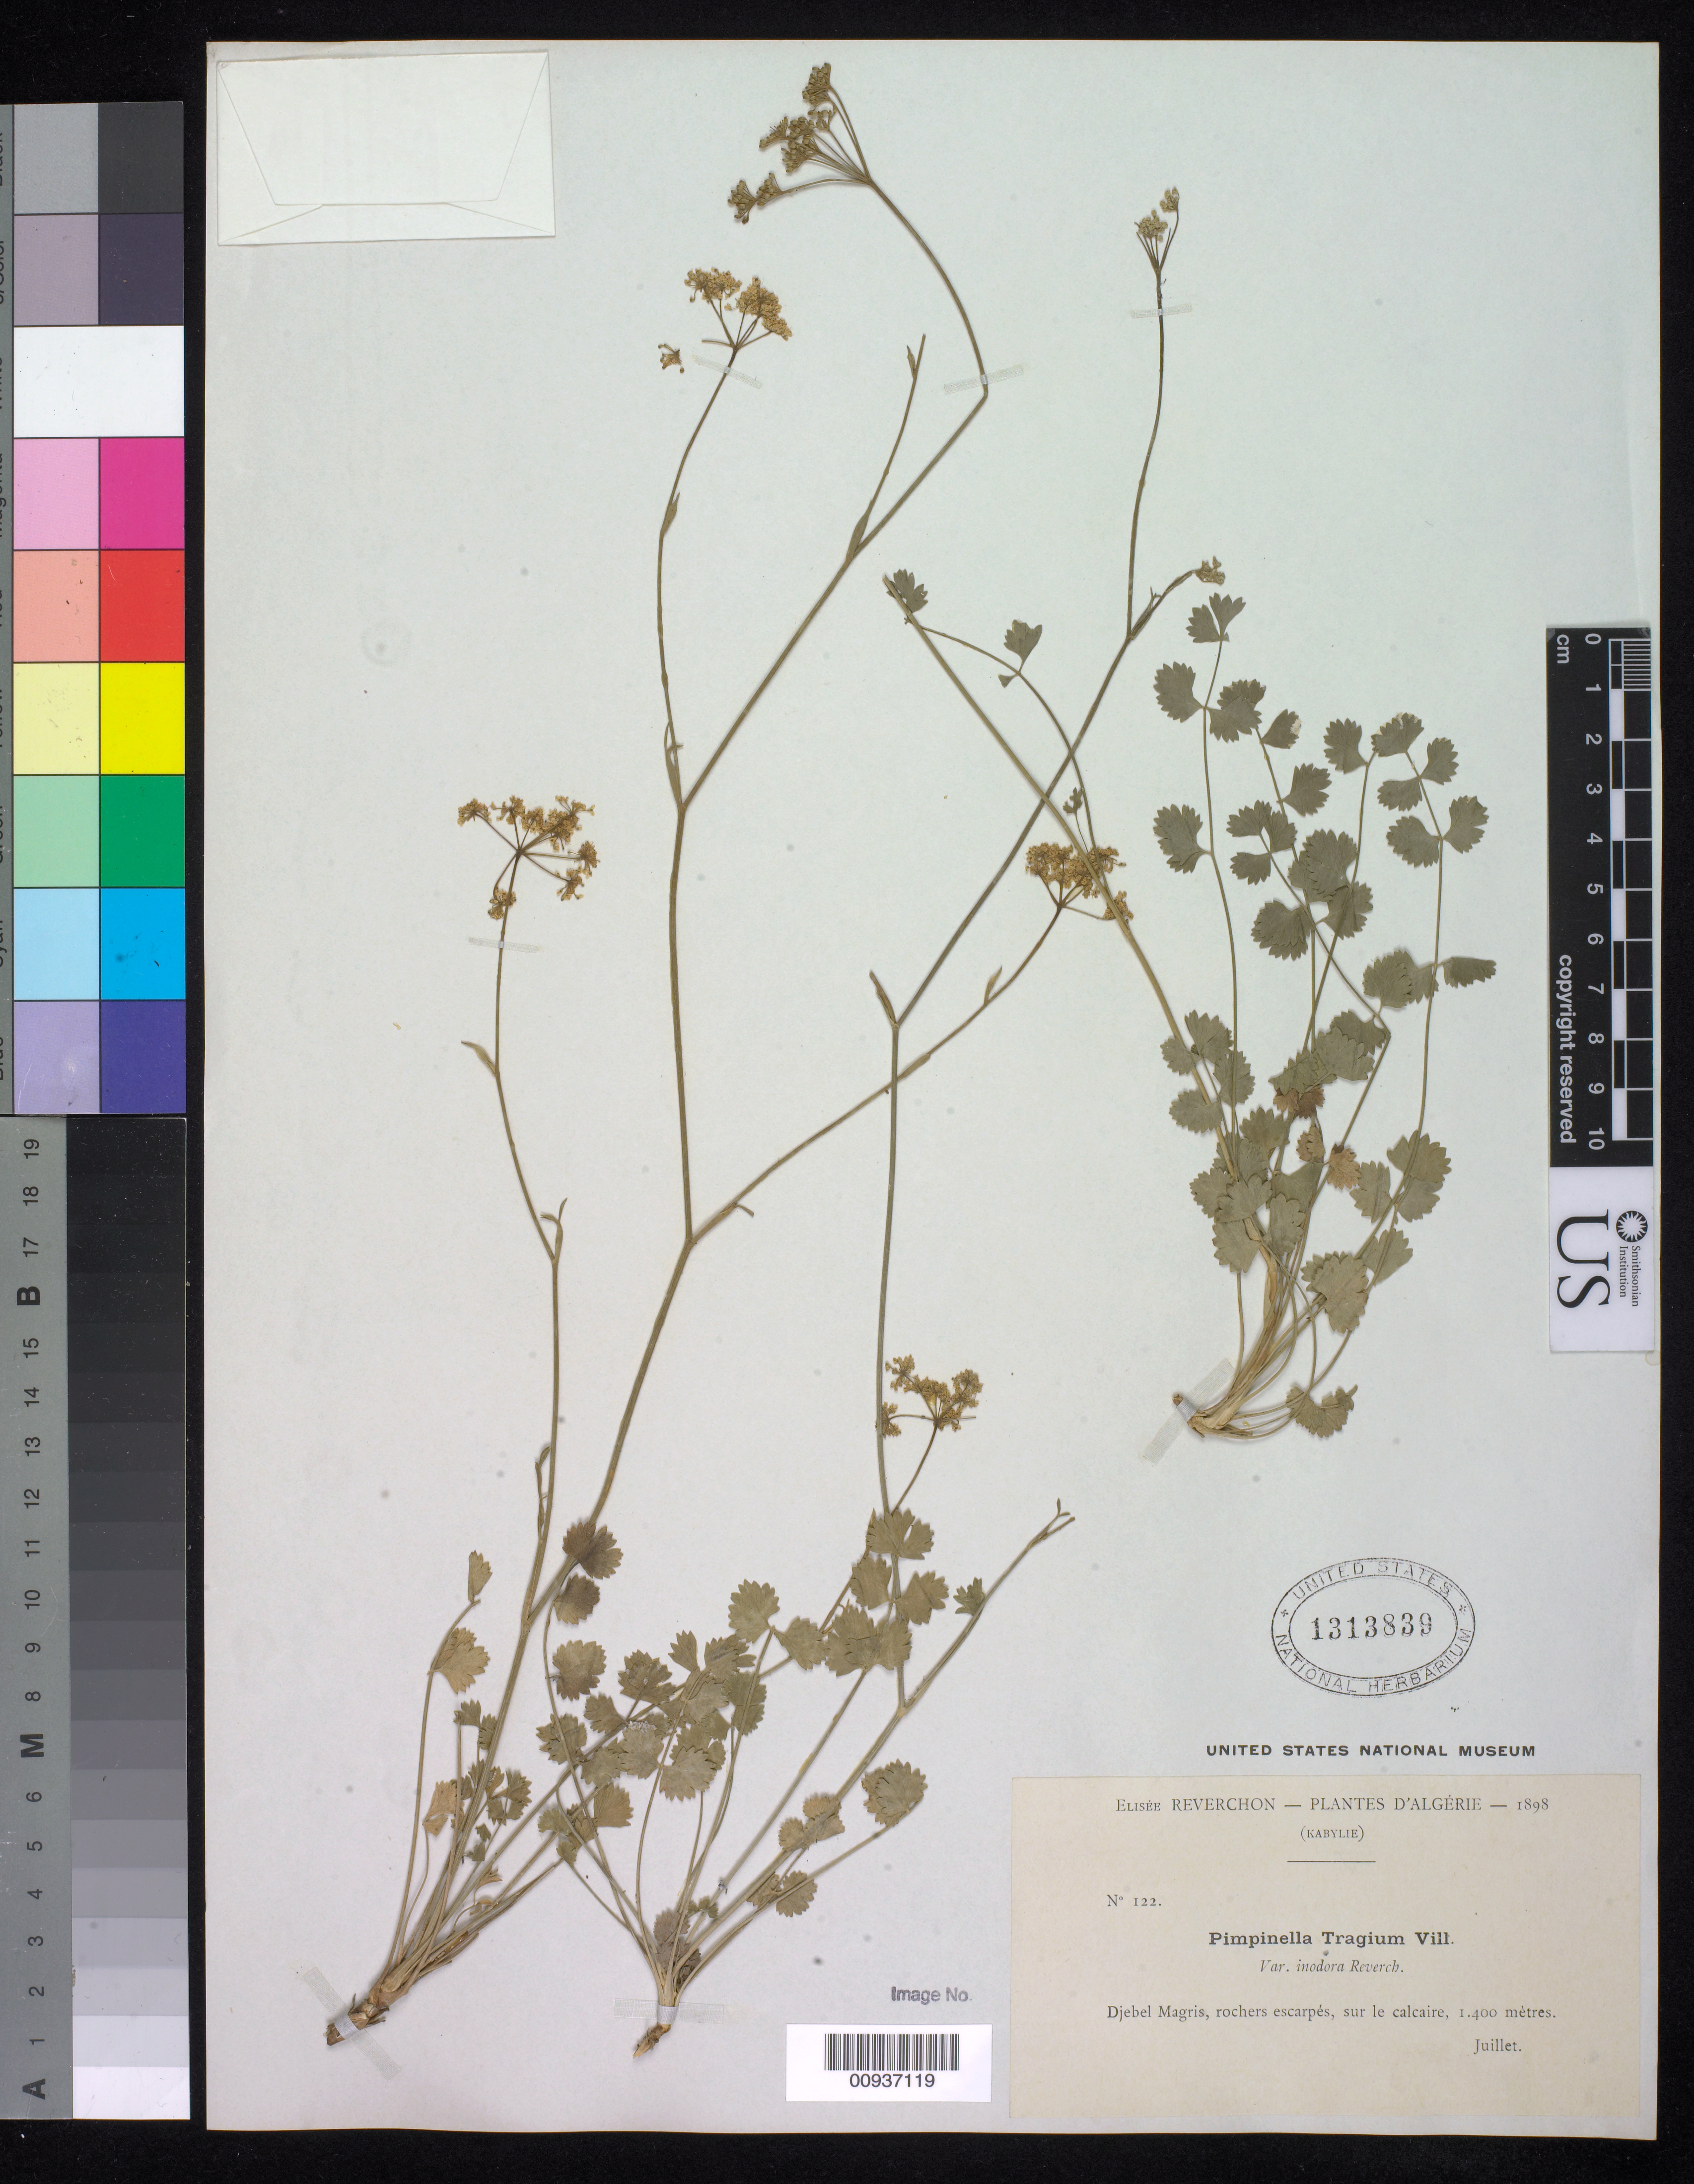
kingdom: Plantae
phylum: Tracheophyta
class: Magnoliopsida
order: Apiales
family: Apiaceae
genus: Pimpinella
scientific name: Pimpinella tragium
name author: Vill.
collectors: E. Reverchon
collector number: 122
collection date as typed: Jul 1898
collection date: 1898-07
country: Algeria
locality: (Kabylie) Djebel Magris, rochers escarpes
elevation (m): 1400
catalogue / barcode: US 1313839